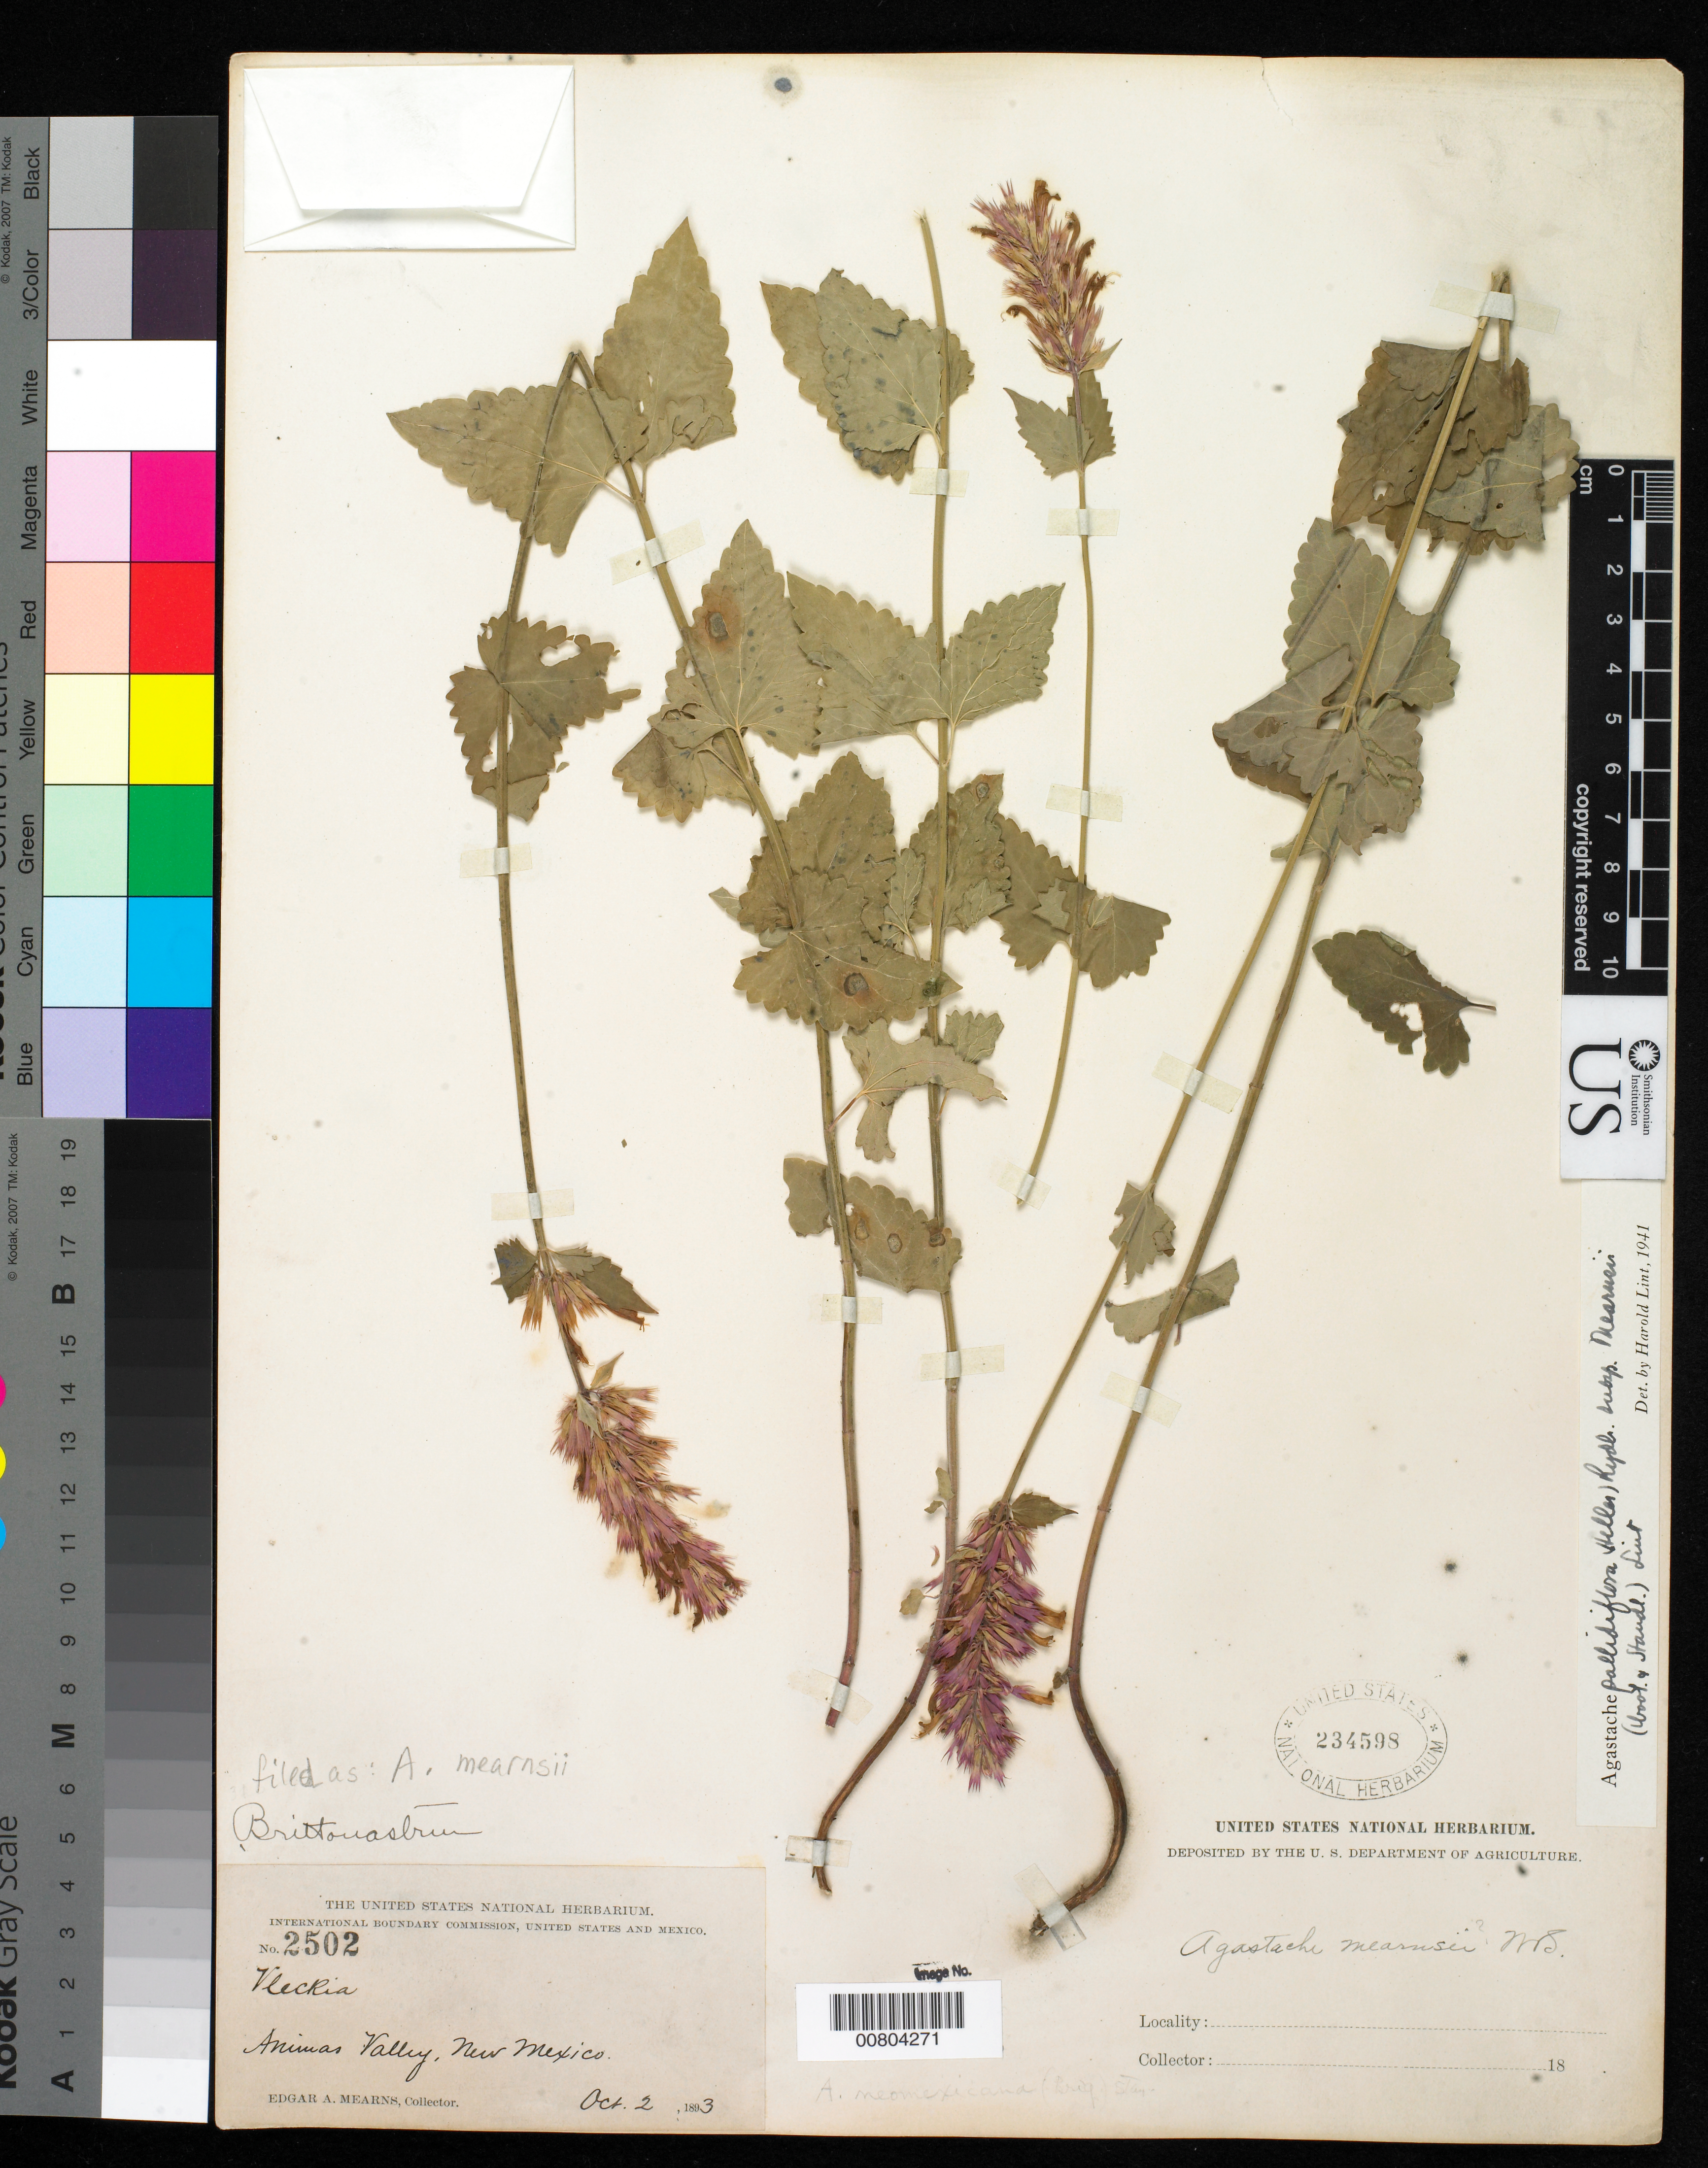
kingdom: Plantae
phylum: Tracheophyta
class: Magnoliopsida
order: Lamiales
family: Lamiaceae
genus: Agastache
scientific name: Agastache mearnsii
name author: Wooton & Standl.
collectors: E. A. Mearns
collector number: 2502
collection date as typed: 02 Oct 1893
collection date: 1893-10-02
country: United States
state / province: New Mexico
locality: Animas Valley, New Mexico.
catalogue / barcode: US 234598